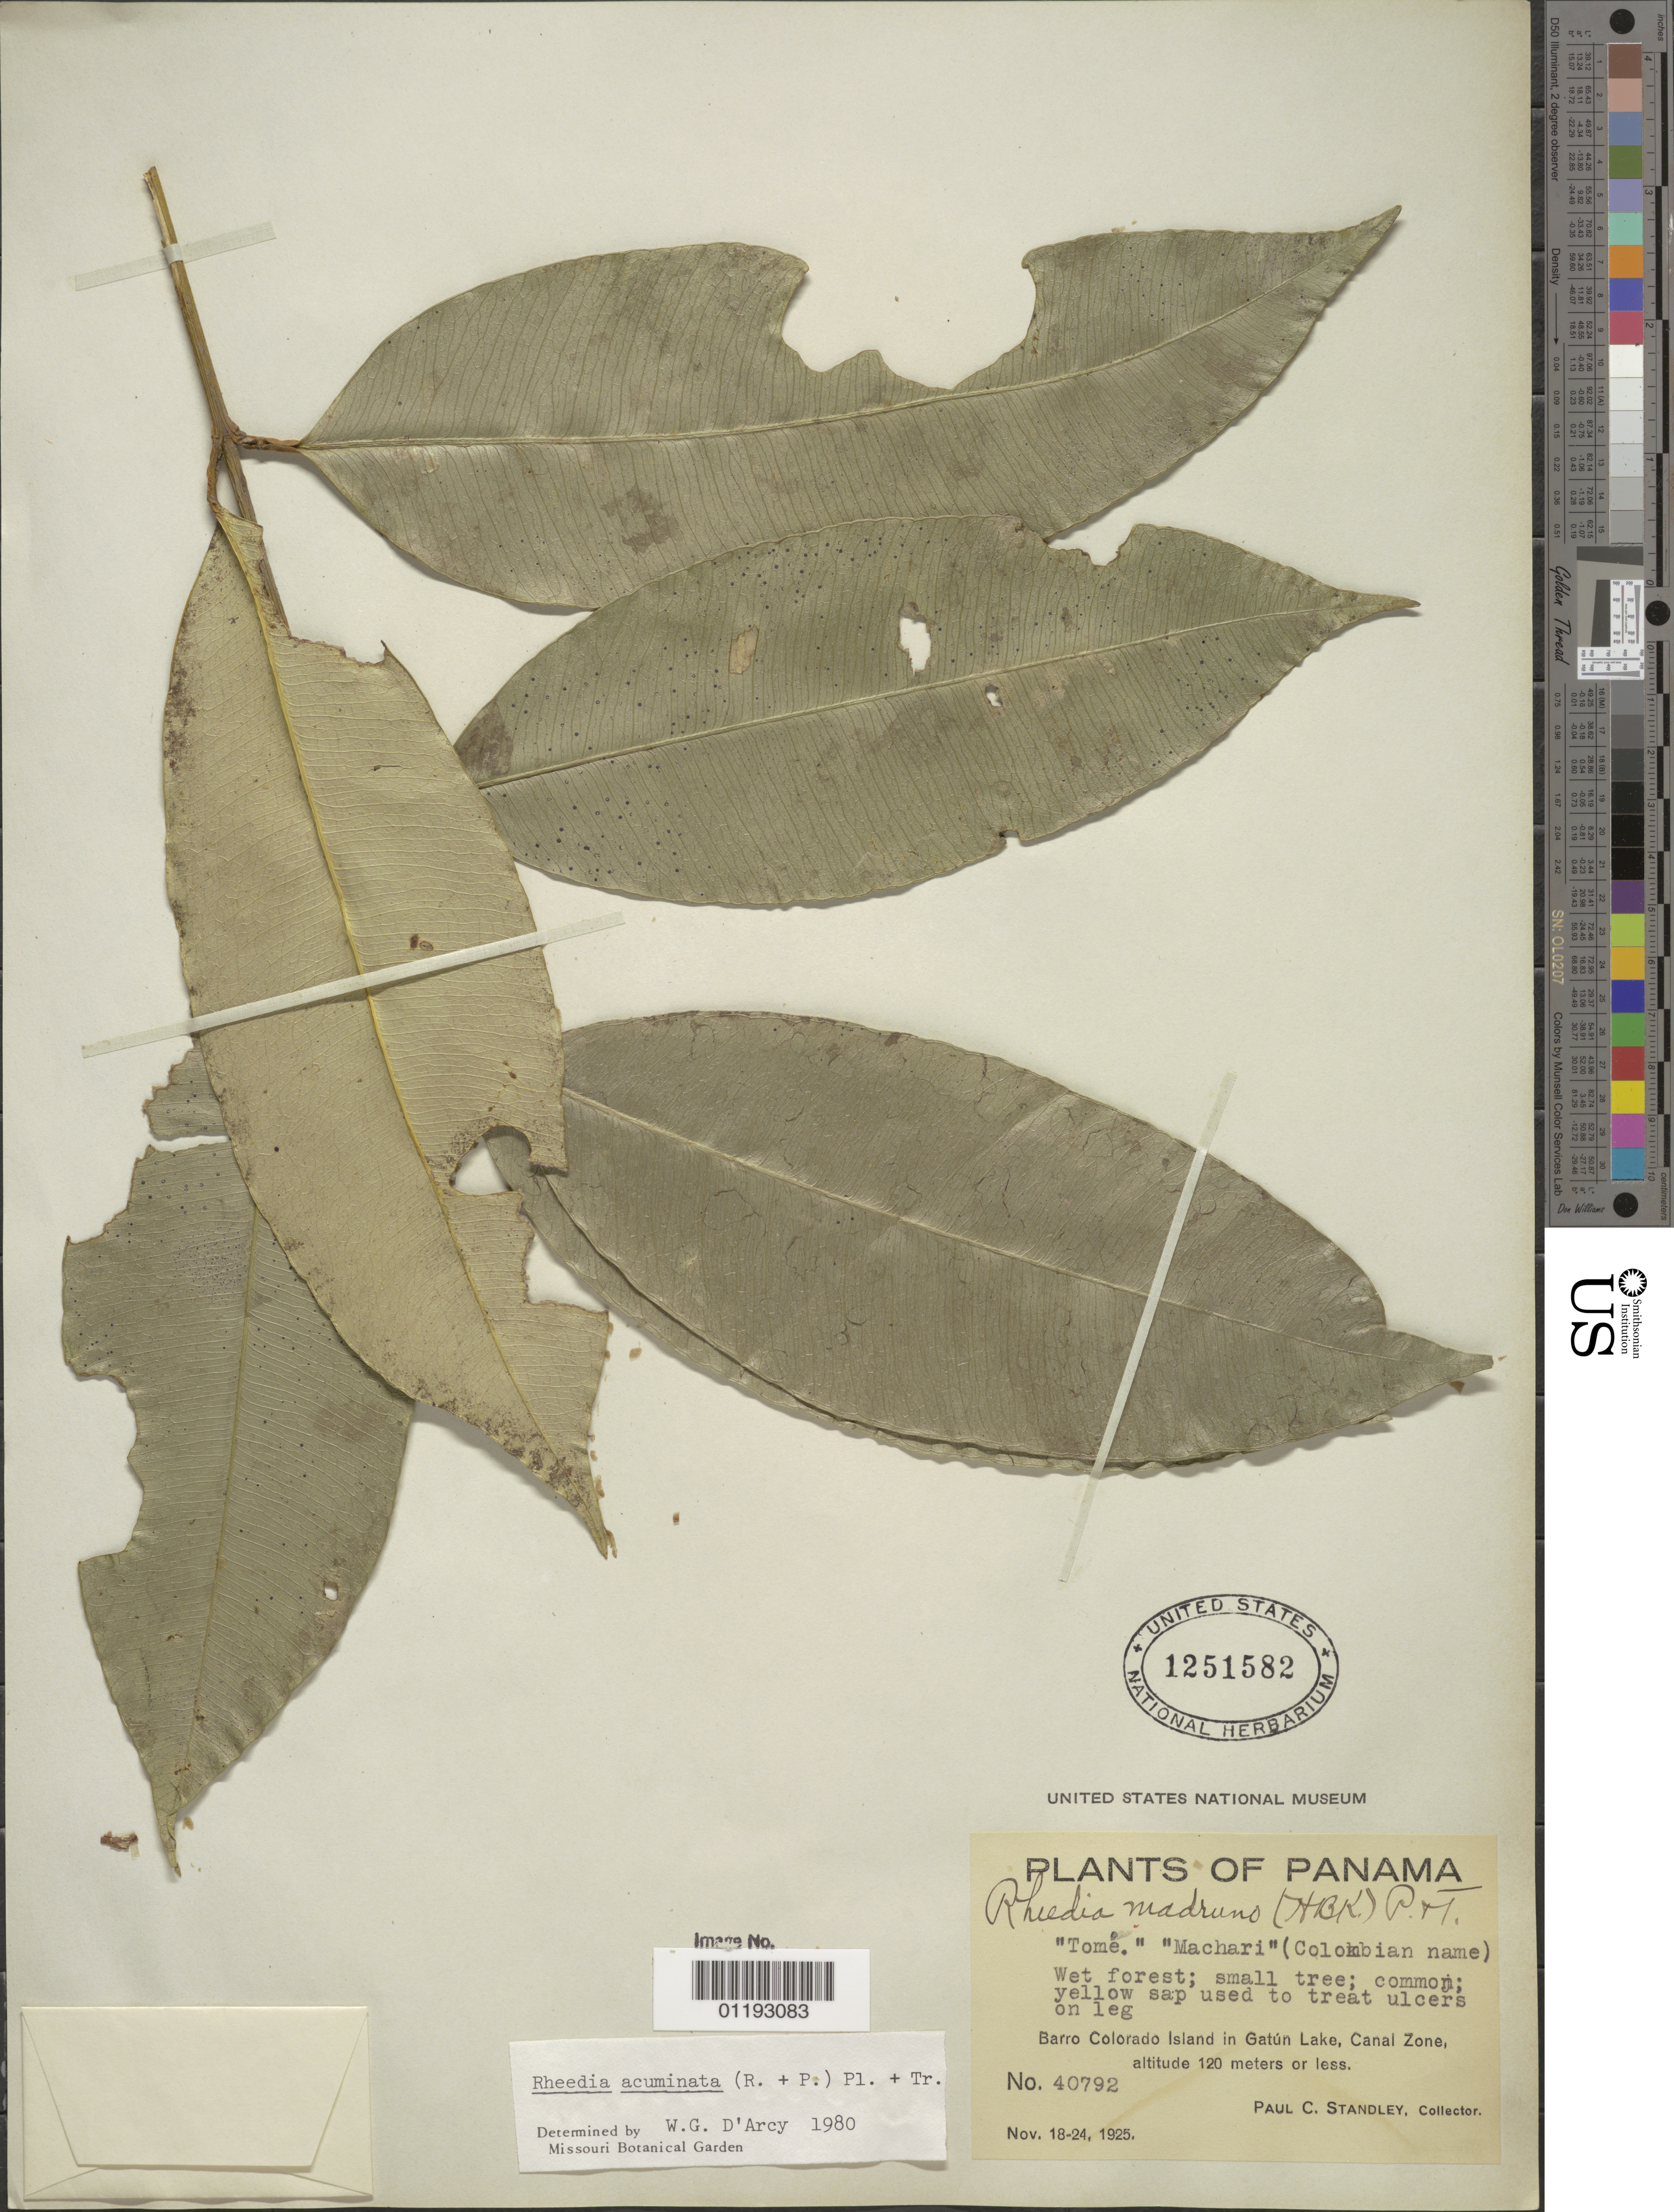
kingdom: Plantae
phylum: Tracheophyta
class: Magnoliopsida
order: Malpighiales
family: Clusiaceae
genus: Garcinia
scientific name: Garcinia madruno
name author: (Kunth) Hammel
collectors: P. C. Standley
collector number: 40792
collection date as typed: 18-24 Nov 1925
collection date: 1925-11-18/1925-11-24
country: Panama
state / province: Panamá Oeste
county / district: Canal Zone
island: Barro Colorado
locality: Barro Colorado Island in Gatun Lake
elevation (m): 120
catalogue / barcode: US 1251582